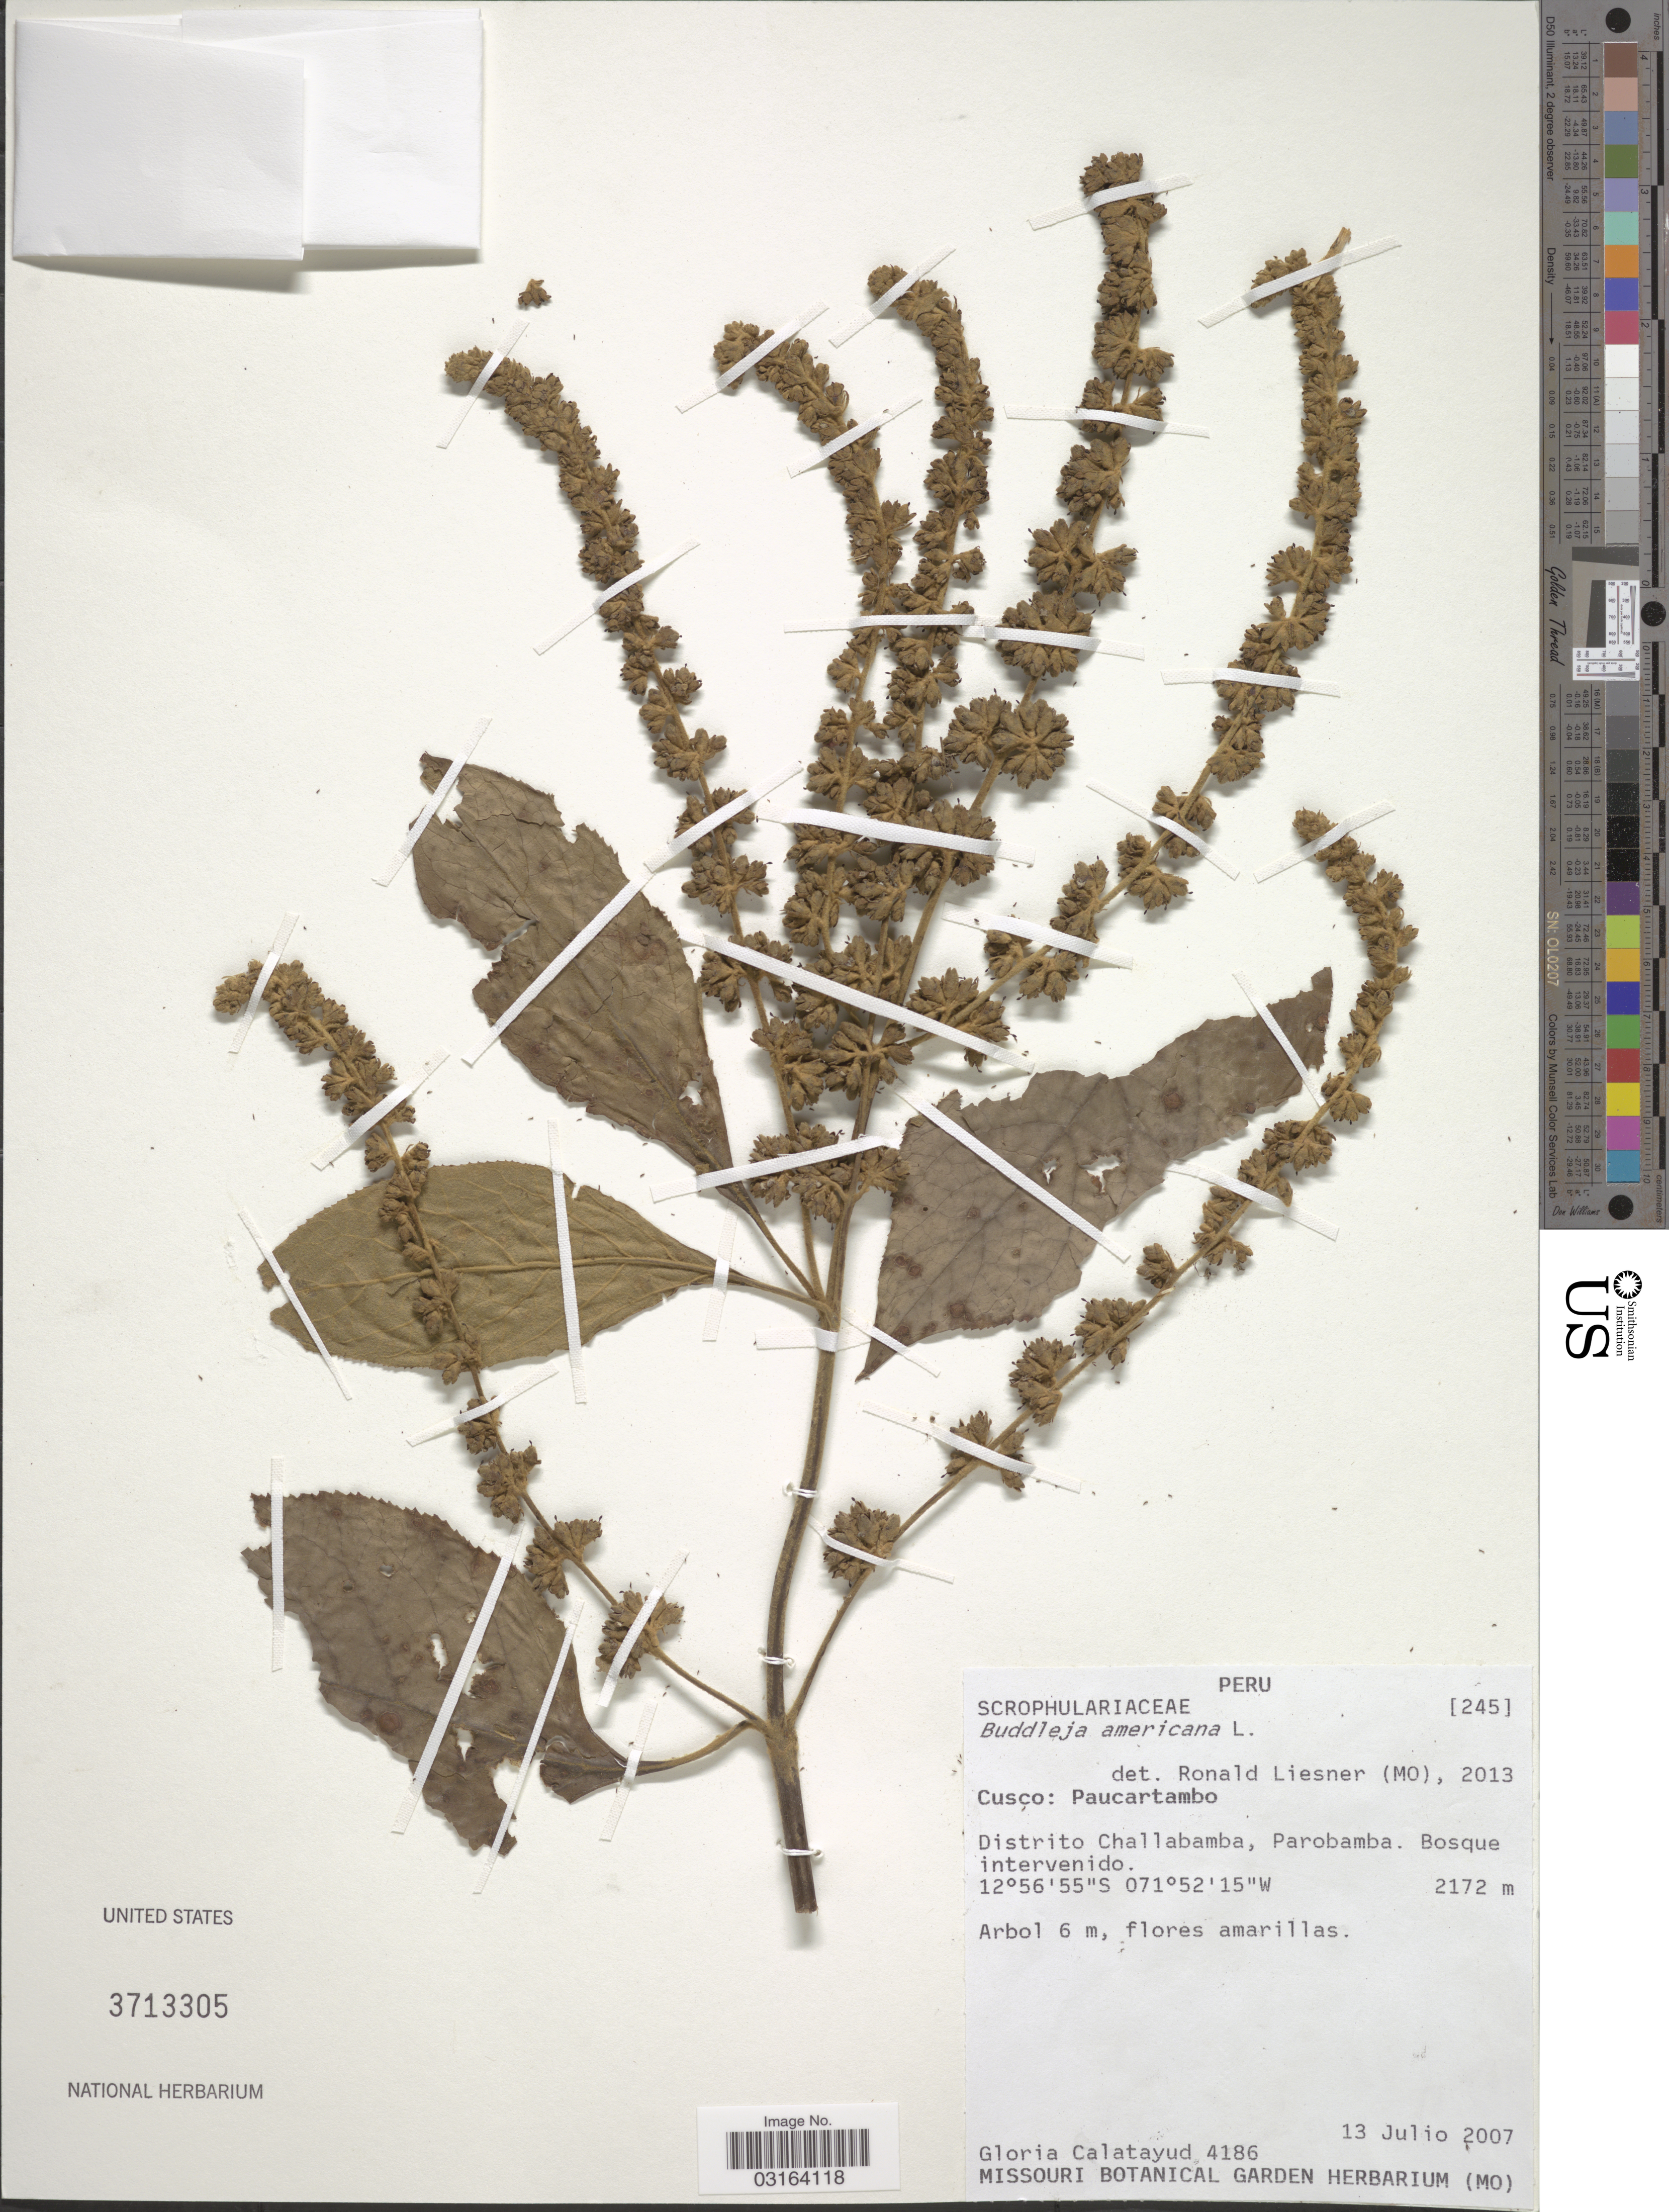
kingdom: Plantae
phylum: Tracheophyta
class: Magnoliopsida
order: Lamiales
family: Scrophulariaceae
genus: Buddleja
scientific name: Buddleja americana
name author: L.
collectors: G. Calatayud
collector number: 4186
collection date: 2007-07-13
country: Peru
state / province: Cusco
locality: Paucartambo, Distrito Challabamba, Parobamba.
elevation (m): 2172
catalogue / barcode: US 3713305